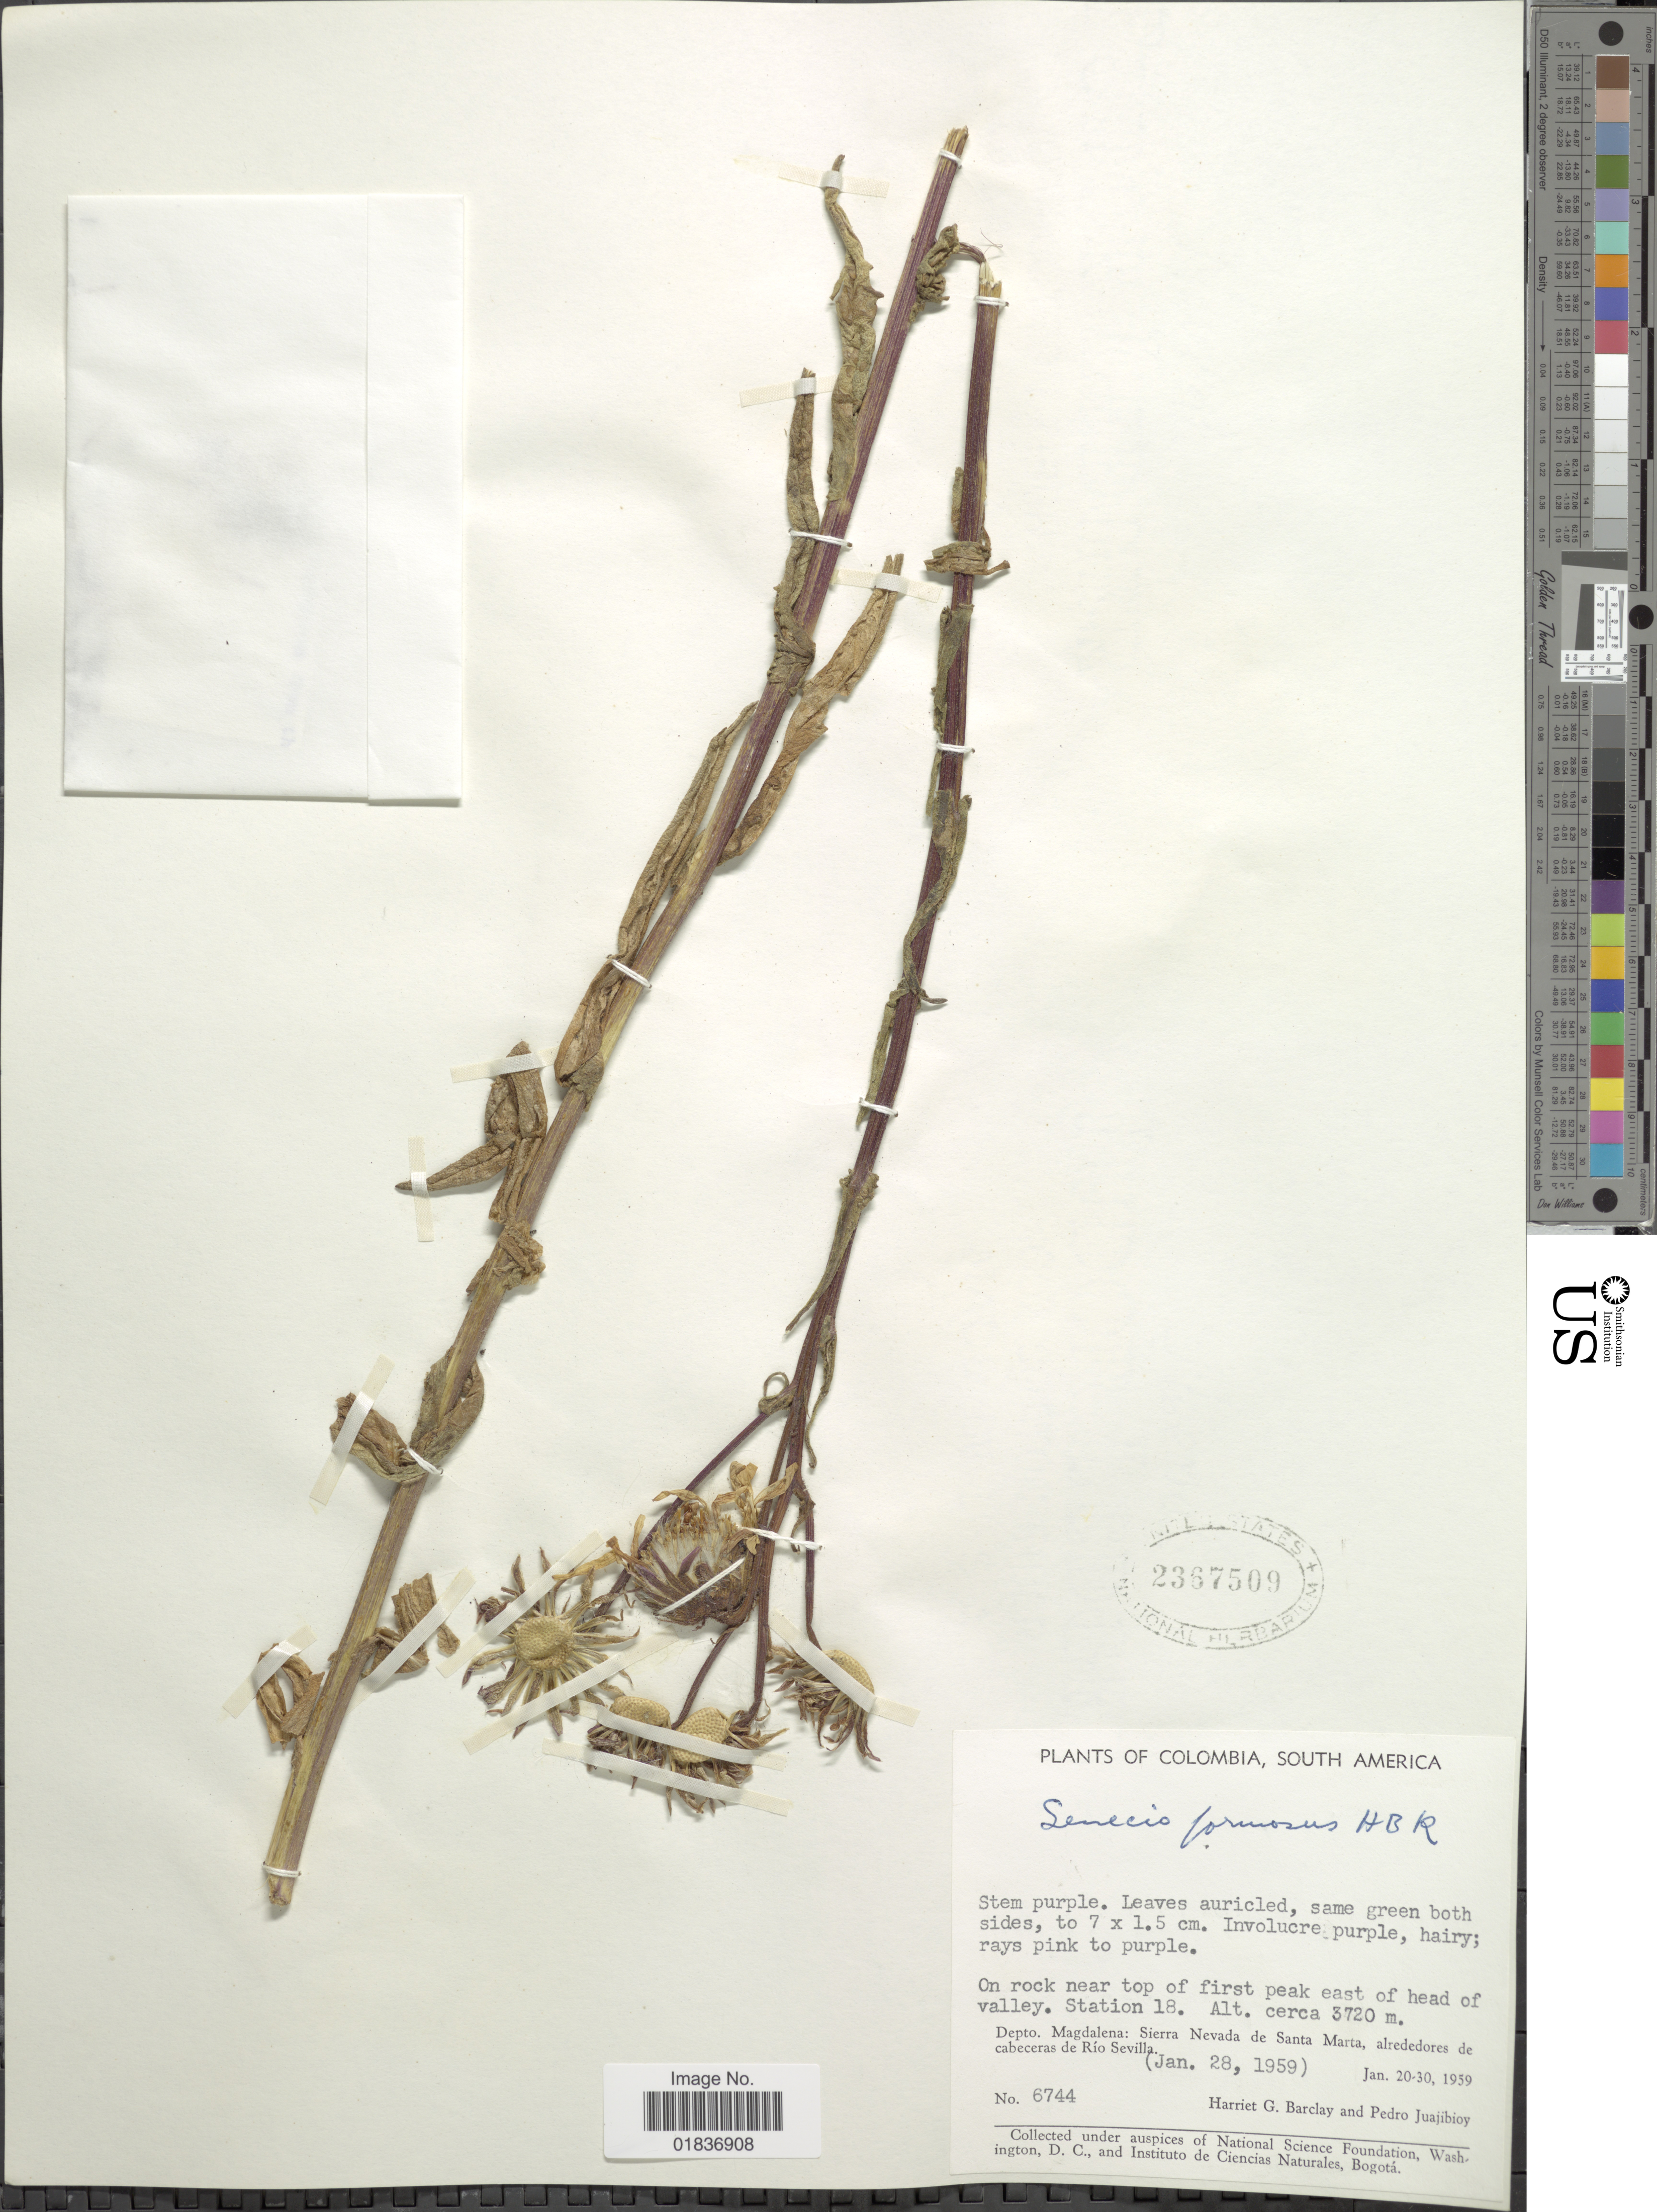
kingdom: Plantae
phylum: Tracheophyta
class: Magnoliopsida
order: Asterales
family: Asteraceae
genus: Senecio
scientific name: Senecio wedglacialis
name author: Cuatrec.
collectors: H. G. Barclay & P. Juajibioy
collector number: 6744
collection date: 1959-01-28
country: Colombia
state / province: Magdalena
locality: East of head of valley. Sta. 18. Depto. Magdalena: Sierra Nevada de Santa Marta, alrededores de cabeceras de Rio Sevilla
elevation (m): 3720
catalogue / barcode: US 2367509